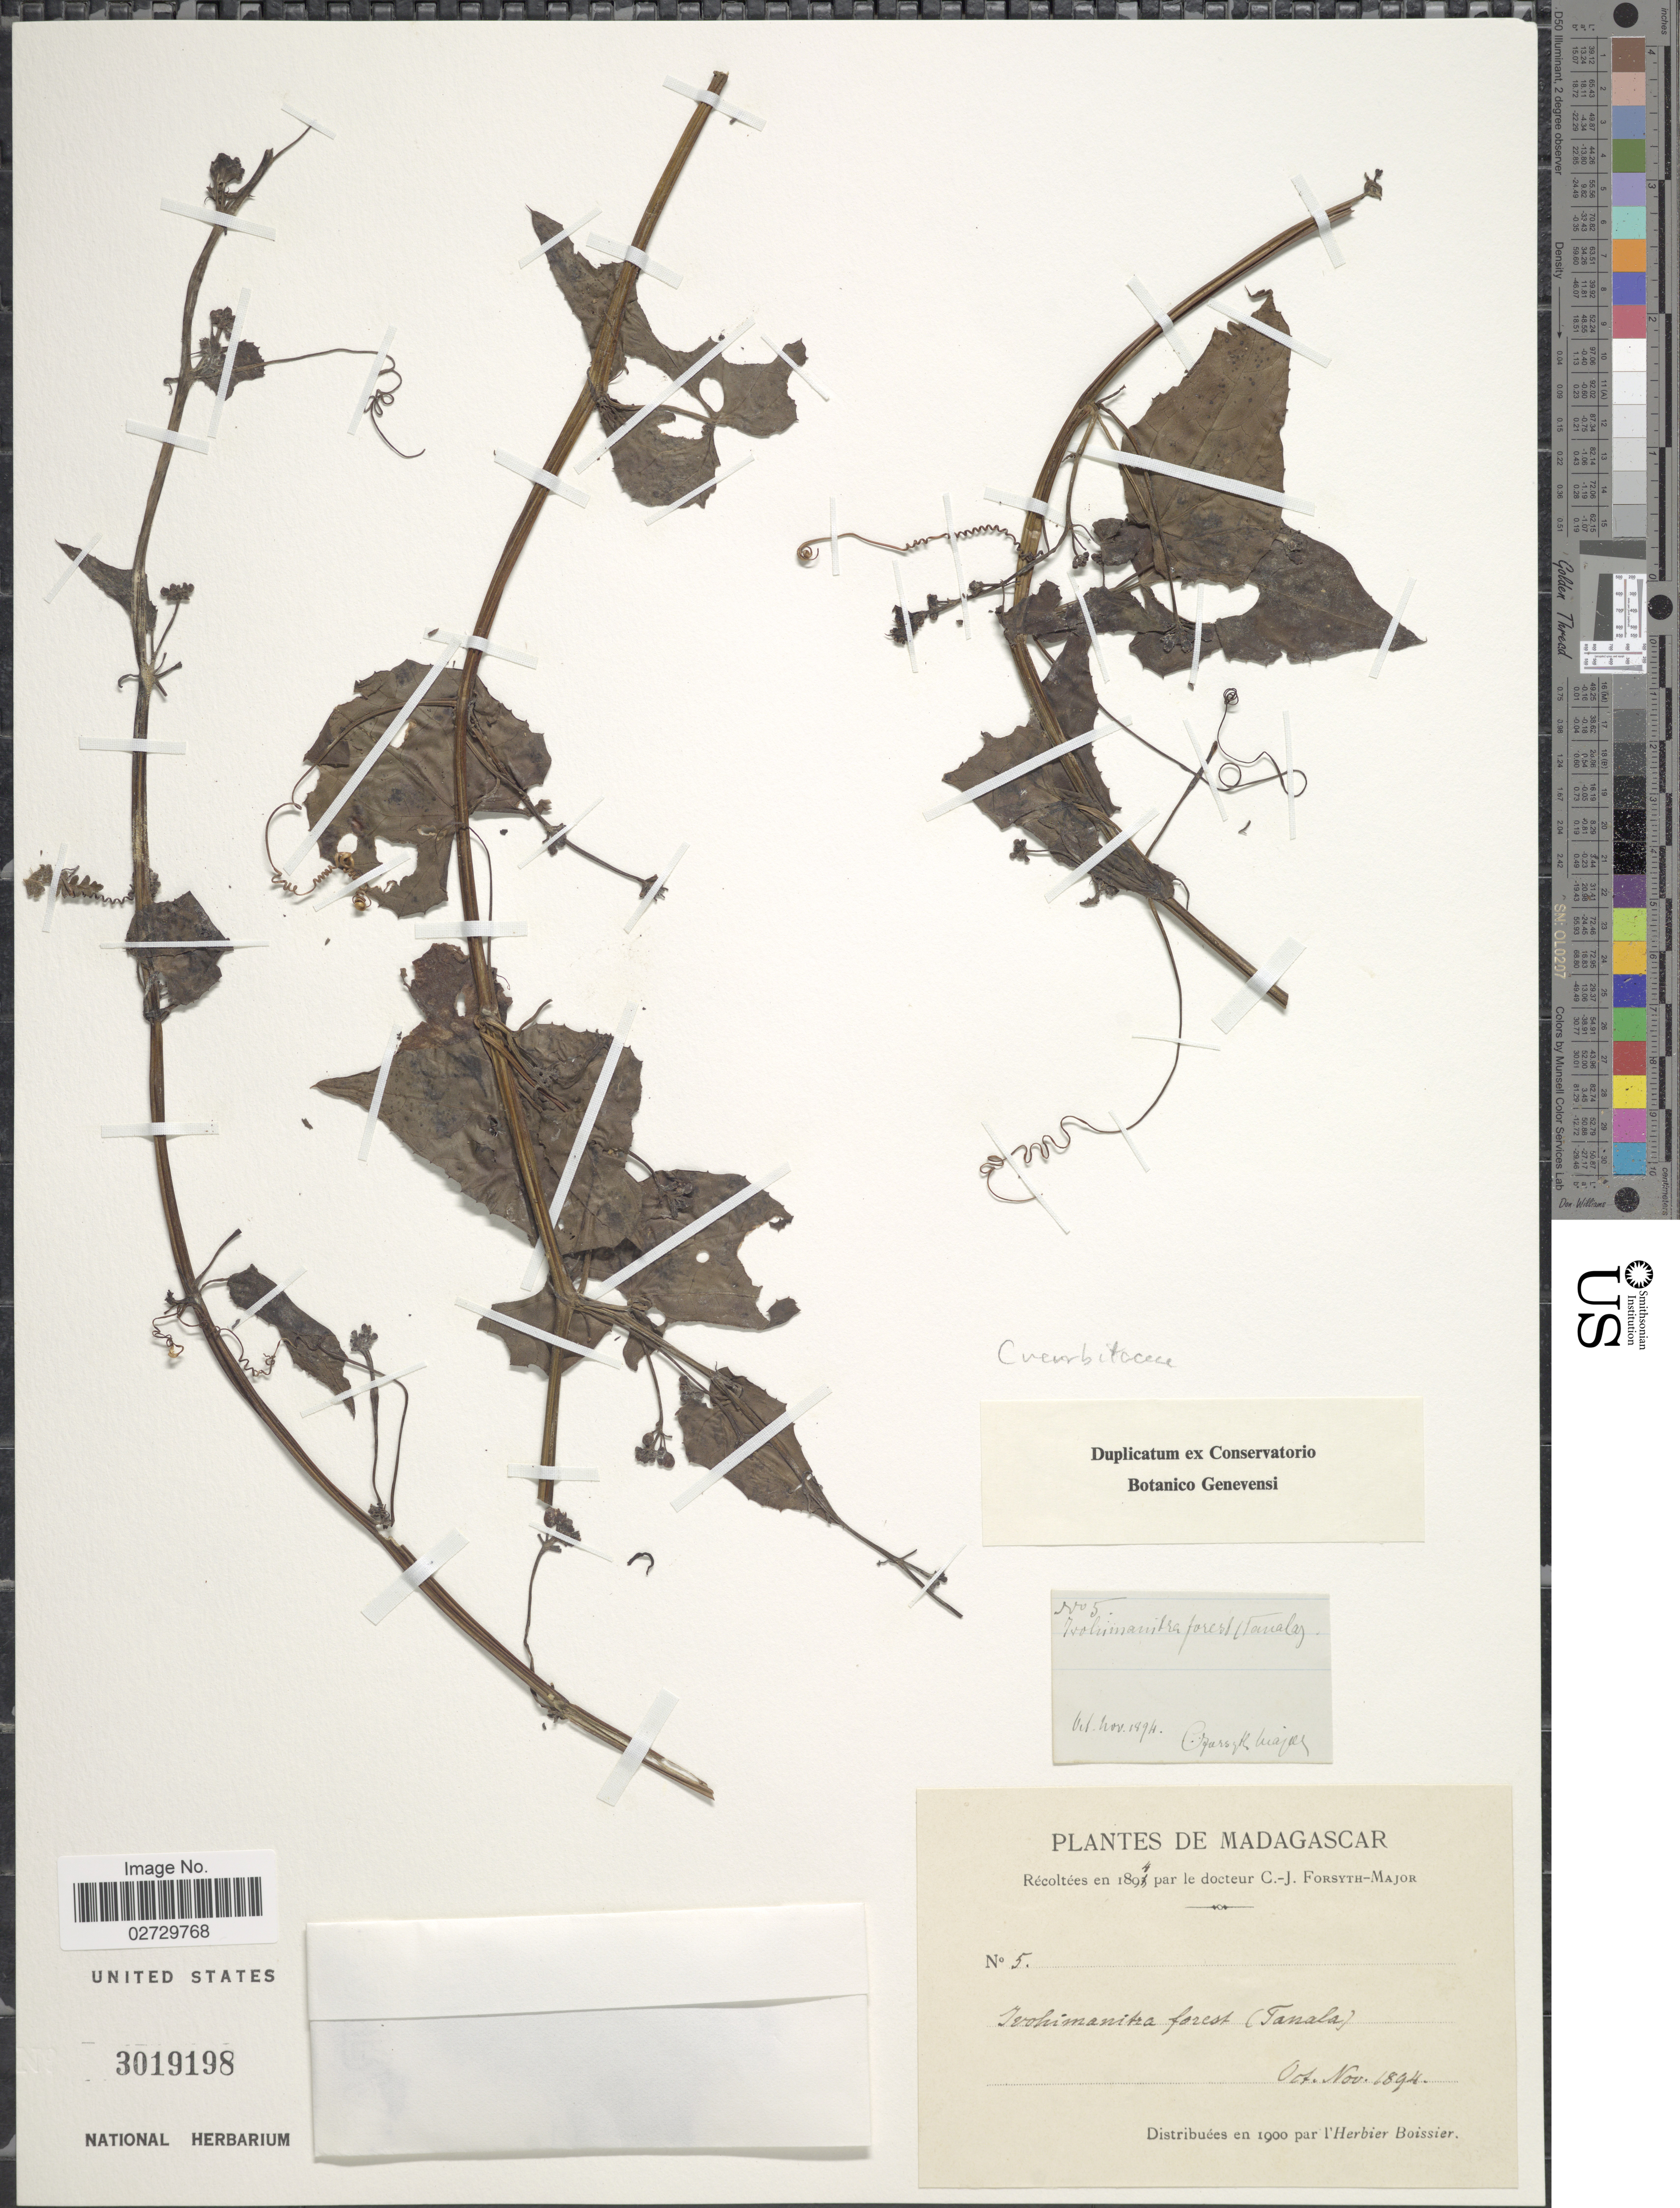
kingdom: Plantae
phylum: Tracheophyta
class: Magnoliopsida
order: Cucurbitales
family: Cucurbitaceae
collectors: C. I. Forsyth-Major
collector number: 5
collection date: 1894-10/1894-11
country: Madagascar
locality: Ivohimanitra forest (Tanala)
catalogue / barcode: US 3019198